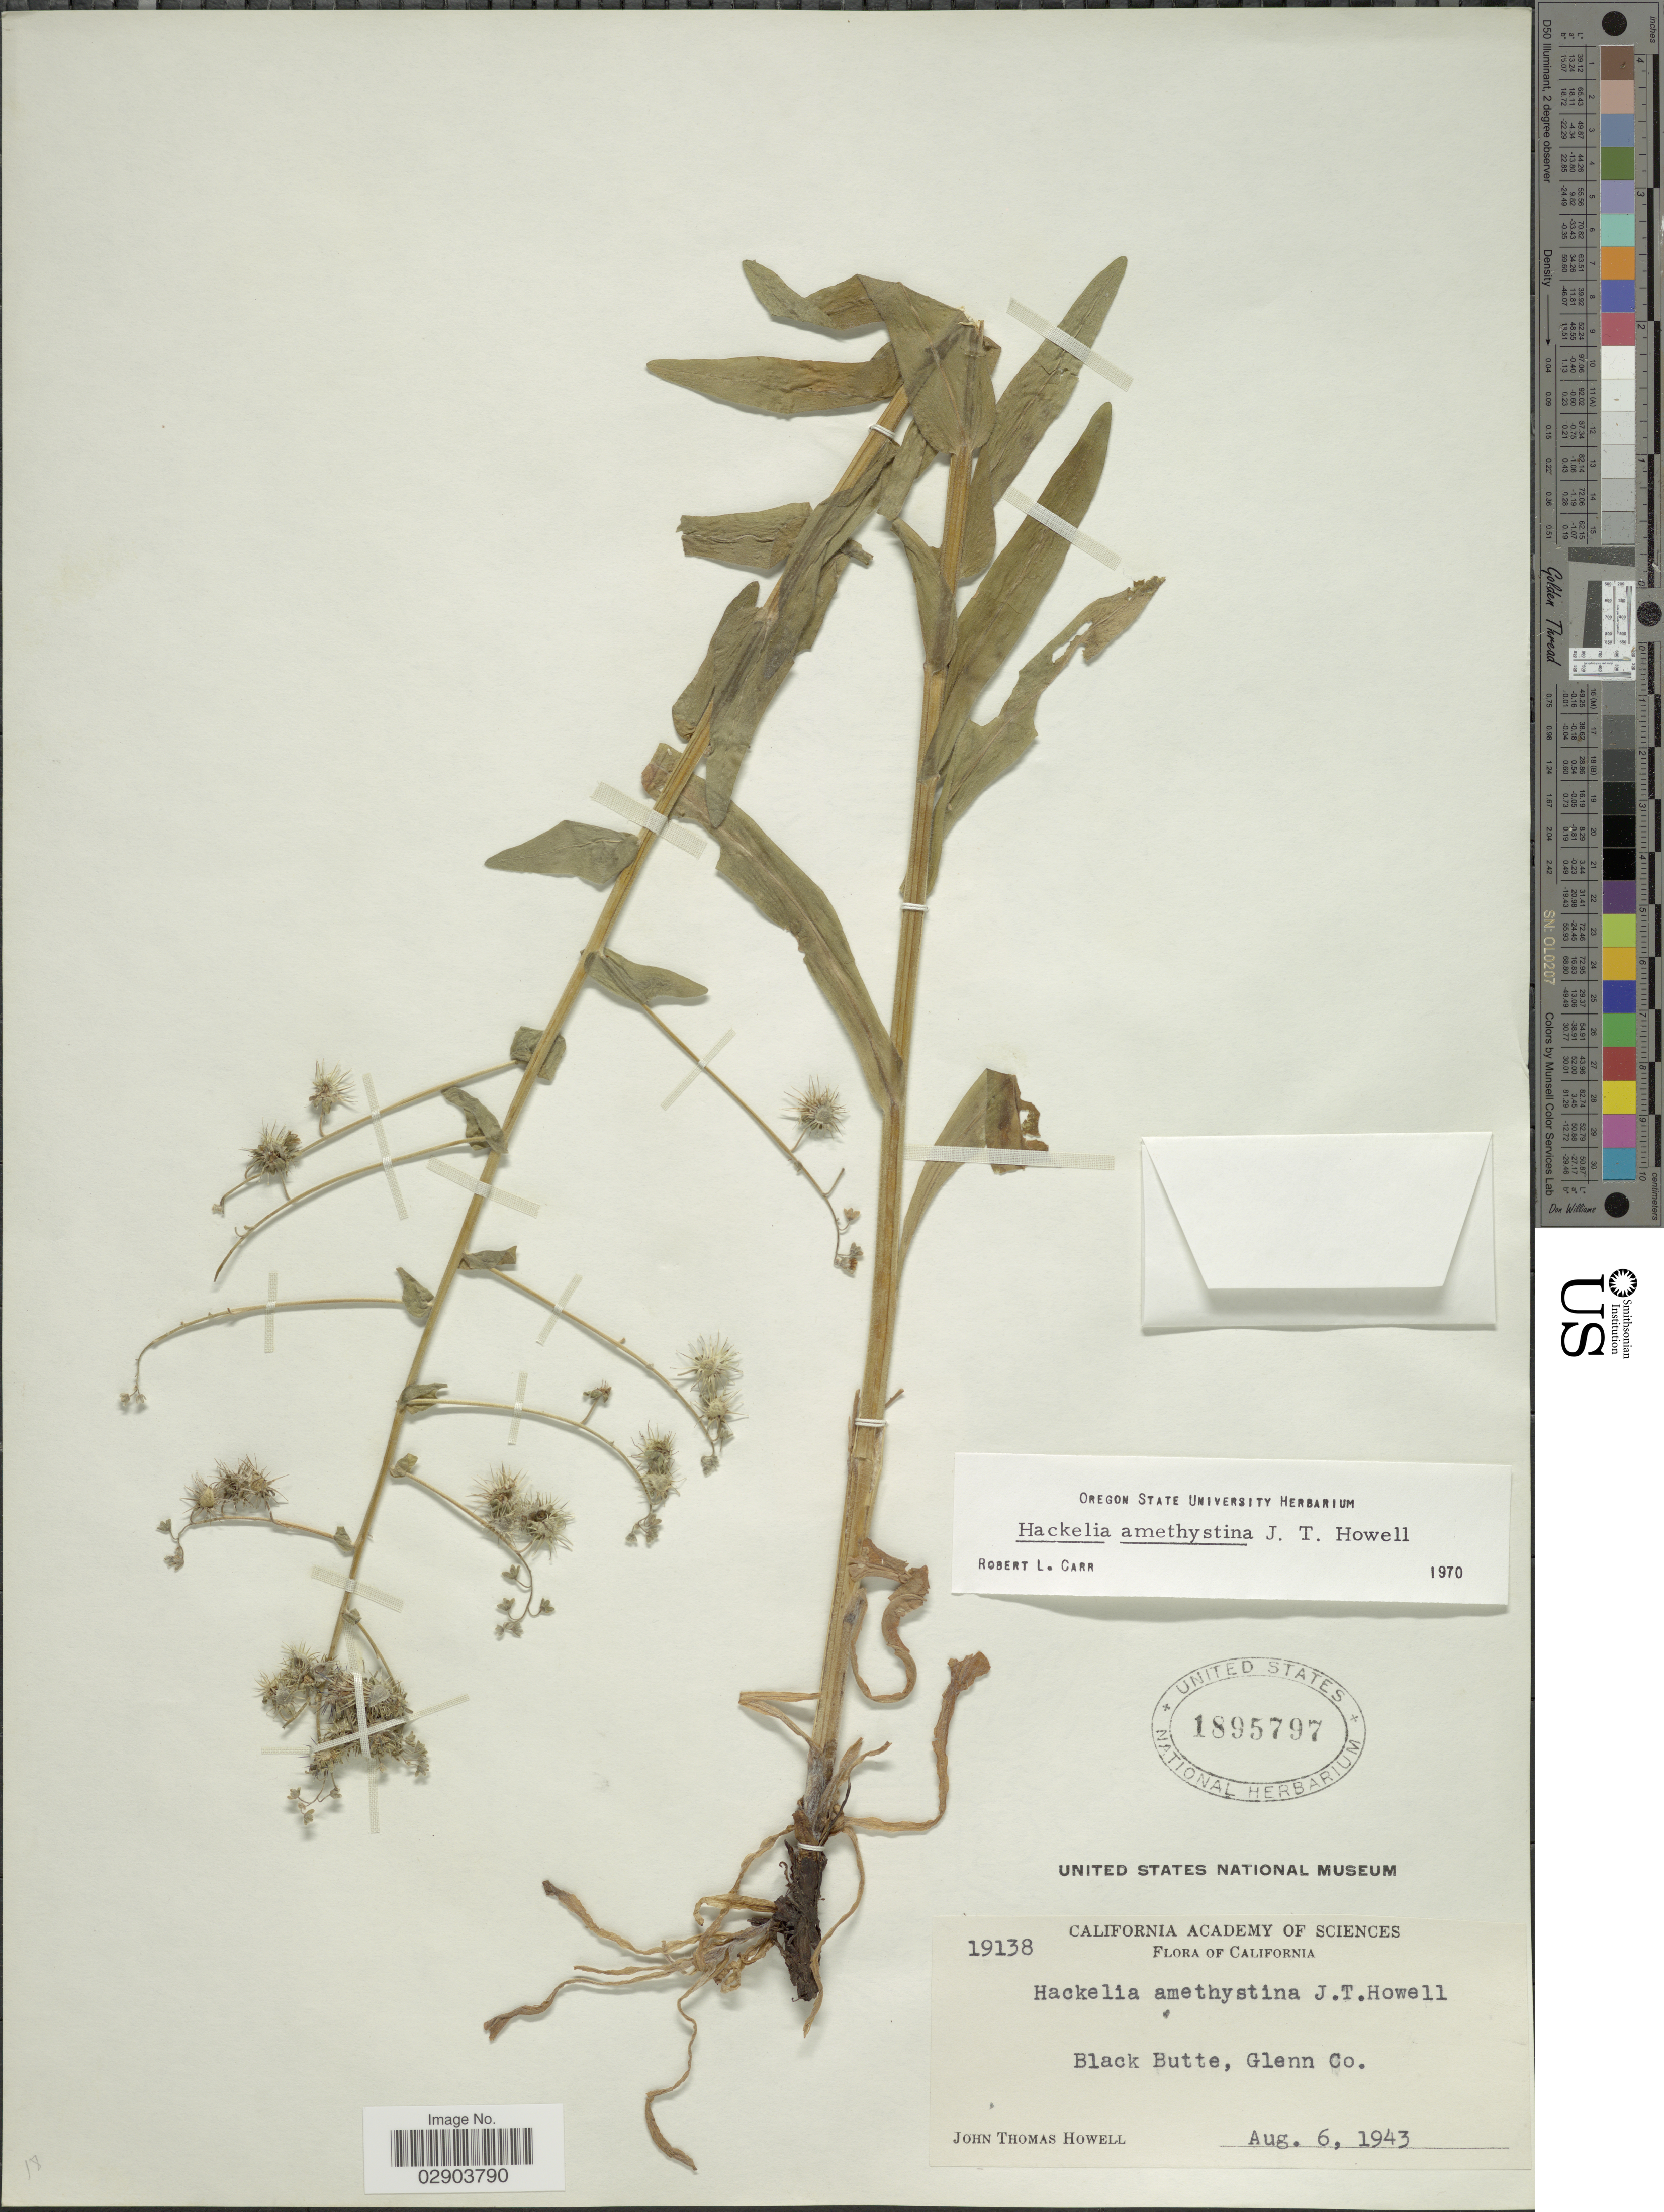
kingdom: Plantae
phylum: Tracheophyta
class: Magnoliopsida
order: Boraginales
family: Boraginaceae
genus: Hackelia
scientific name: Hackelia amethystina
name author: J.T. Howell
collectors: J. T. Howell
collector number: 19138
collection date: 1943-08-06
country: United States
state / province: California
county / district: Glenn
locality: Black Butte, Glenn Co.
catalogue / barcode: US 1895797